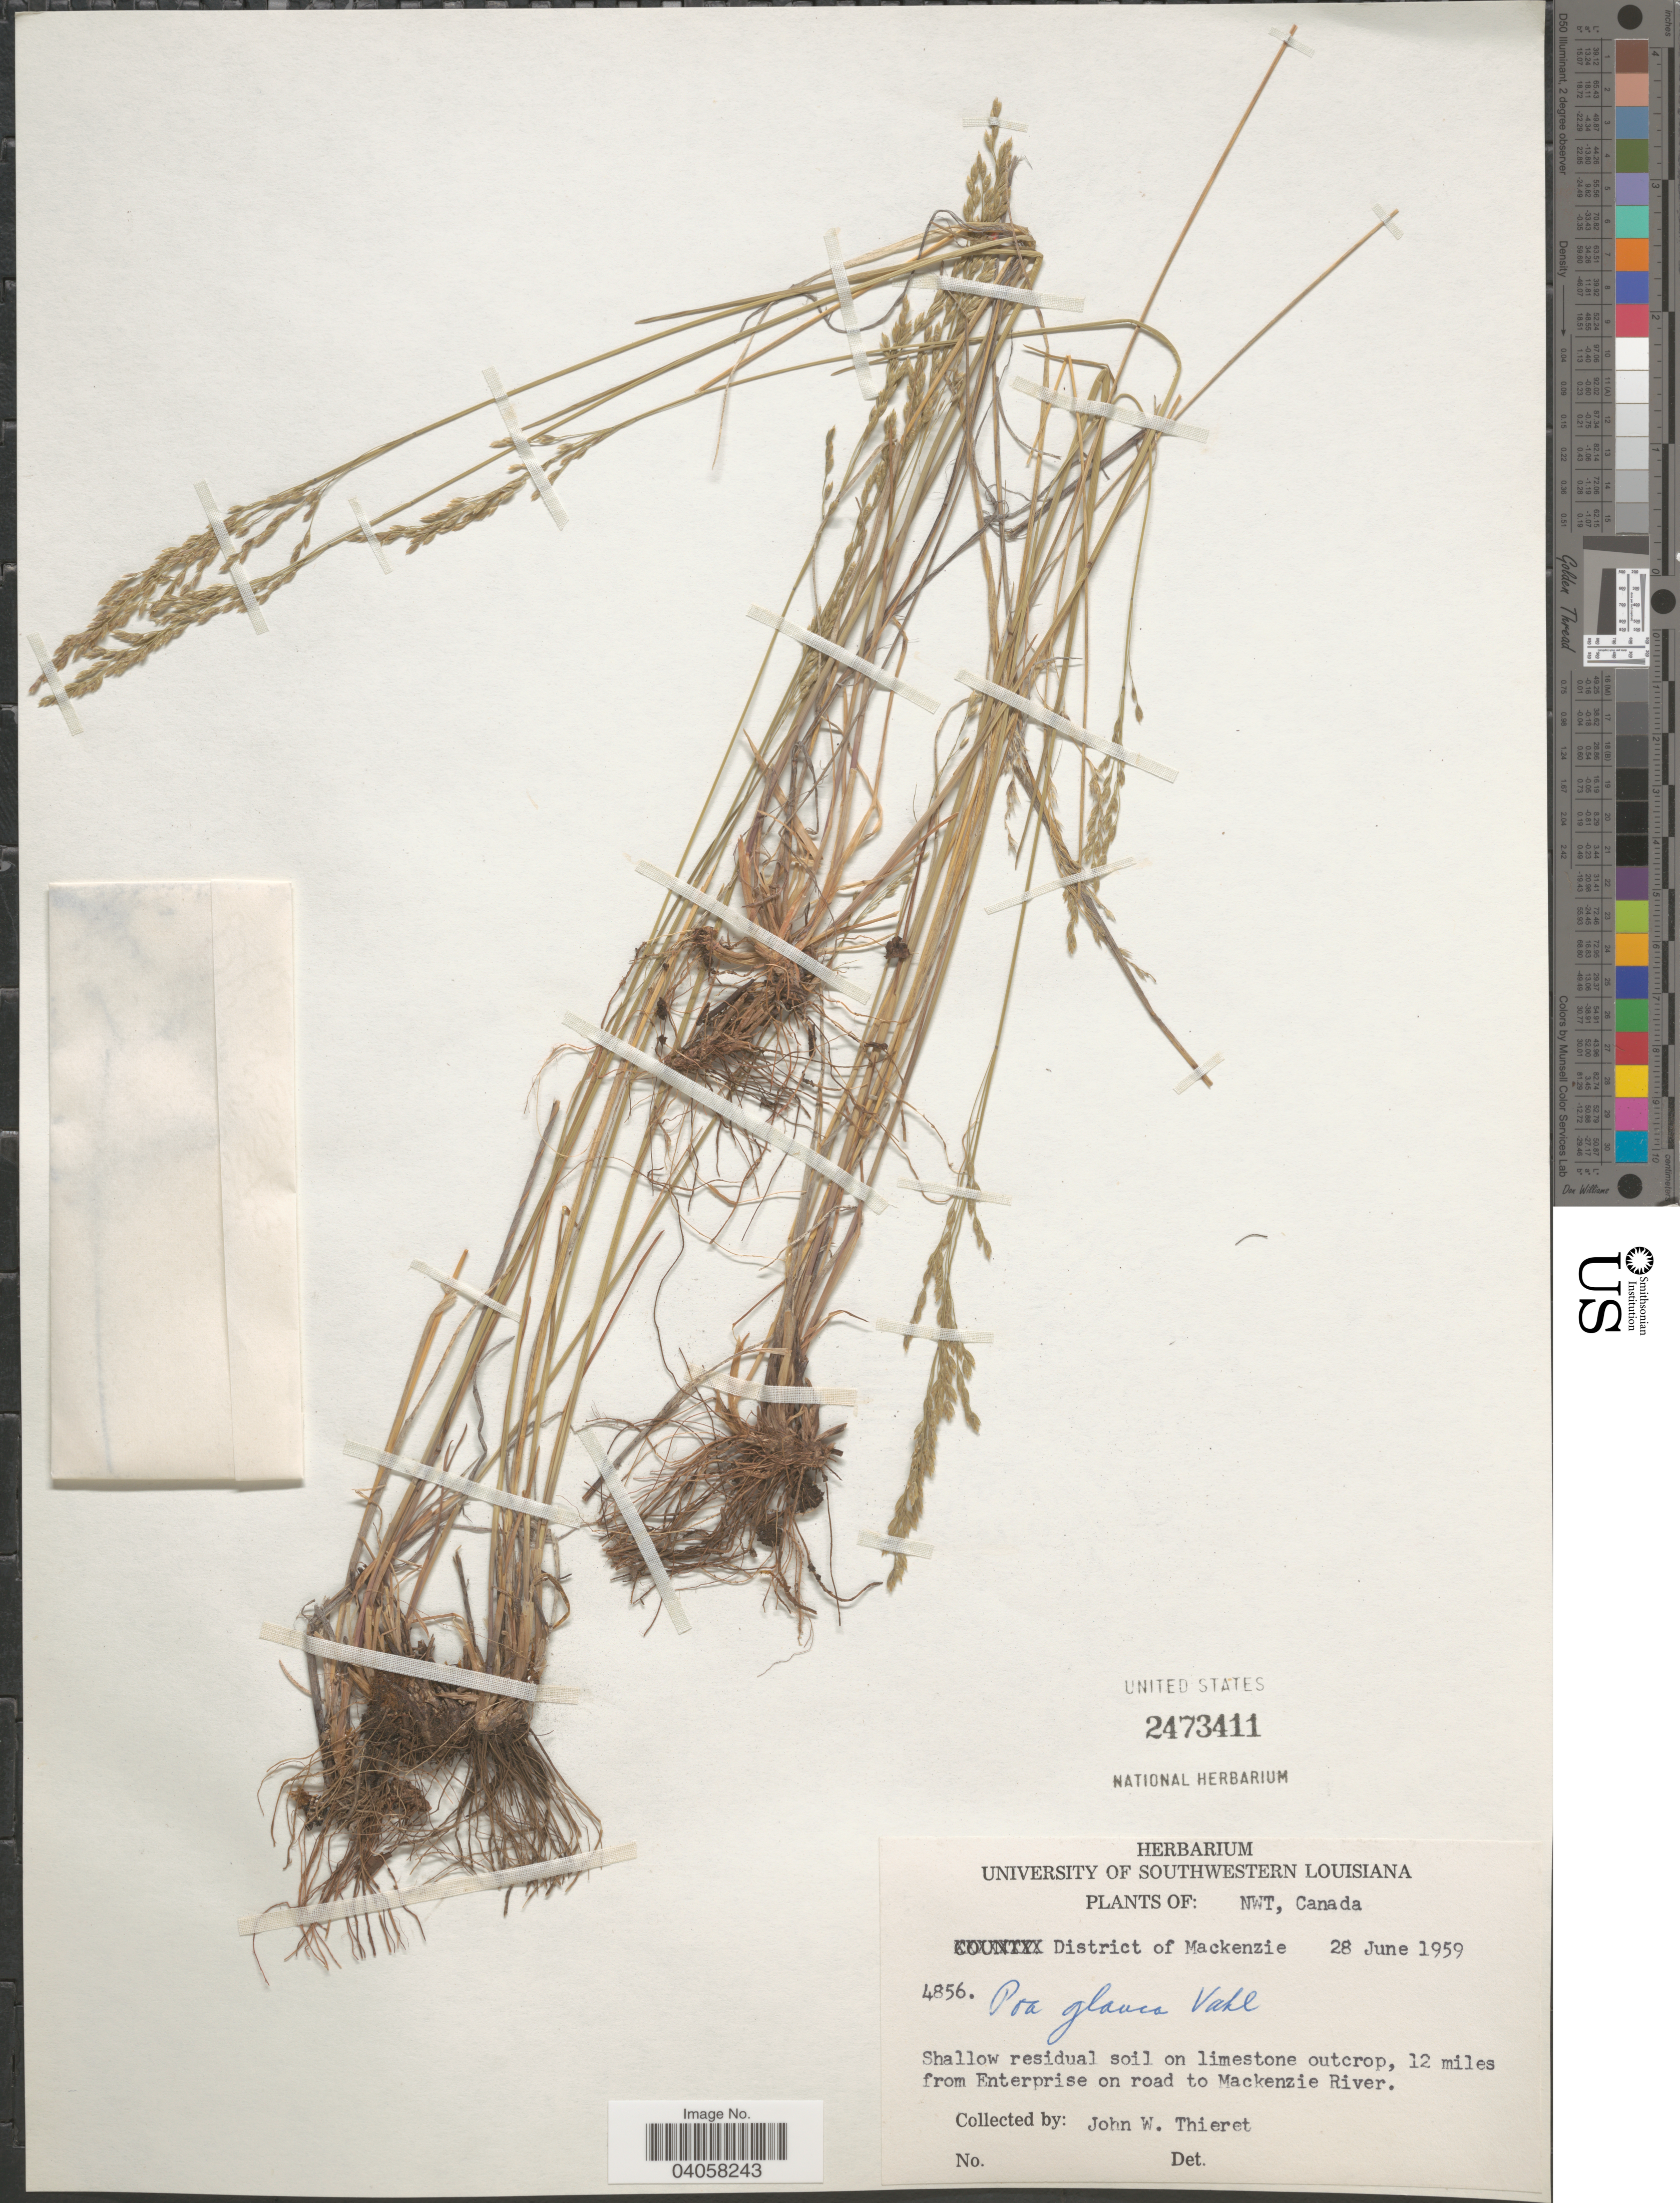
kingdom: Plantae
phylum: Tracheophyta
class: Liliopsida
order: Poales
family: Poaceae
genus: Poa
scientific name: Poa glauca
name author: Vahl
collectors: J. W. Thieret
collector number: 4856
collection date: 1959-06-28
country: Canada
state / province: Northwest Territories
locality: District of Mackenzie. Shallow residual soil on limestone outcrop, 12 miles from Enterprise on road to Mackenzie River.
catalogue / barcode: US 2473411